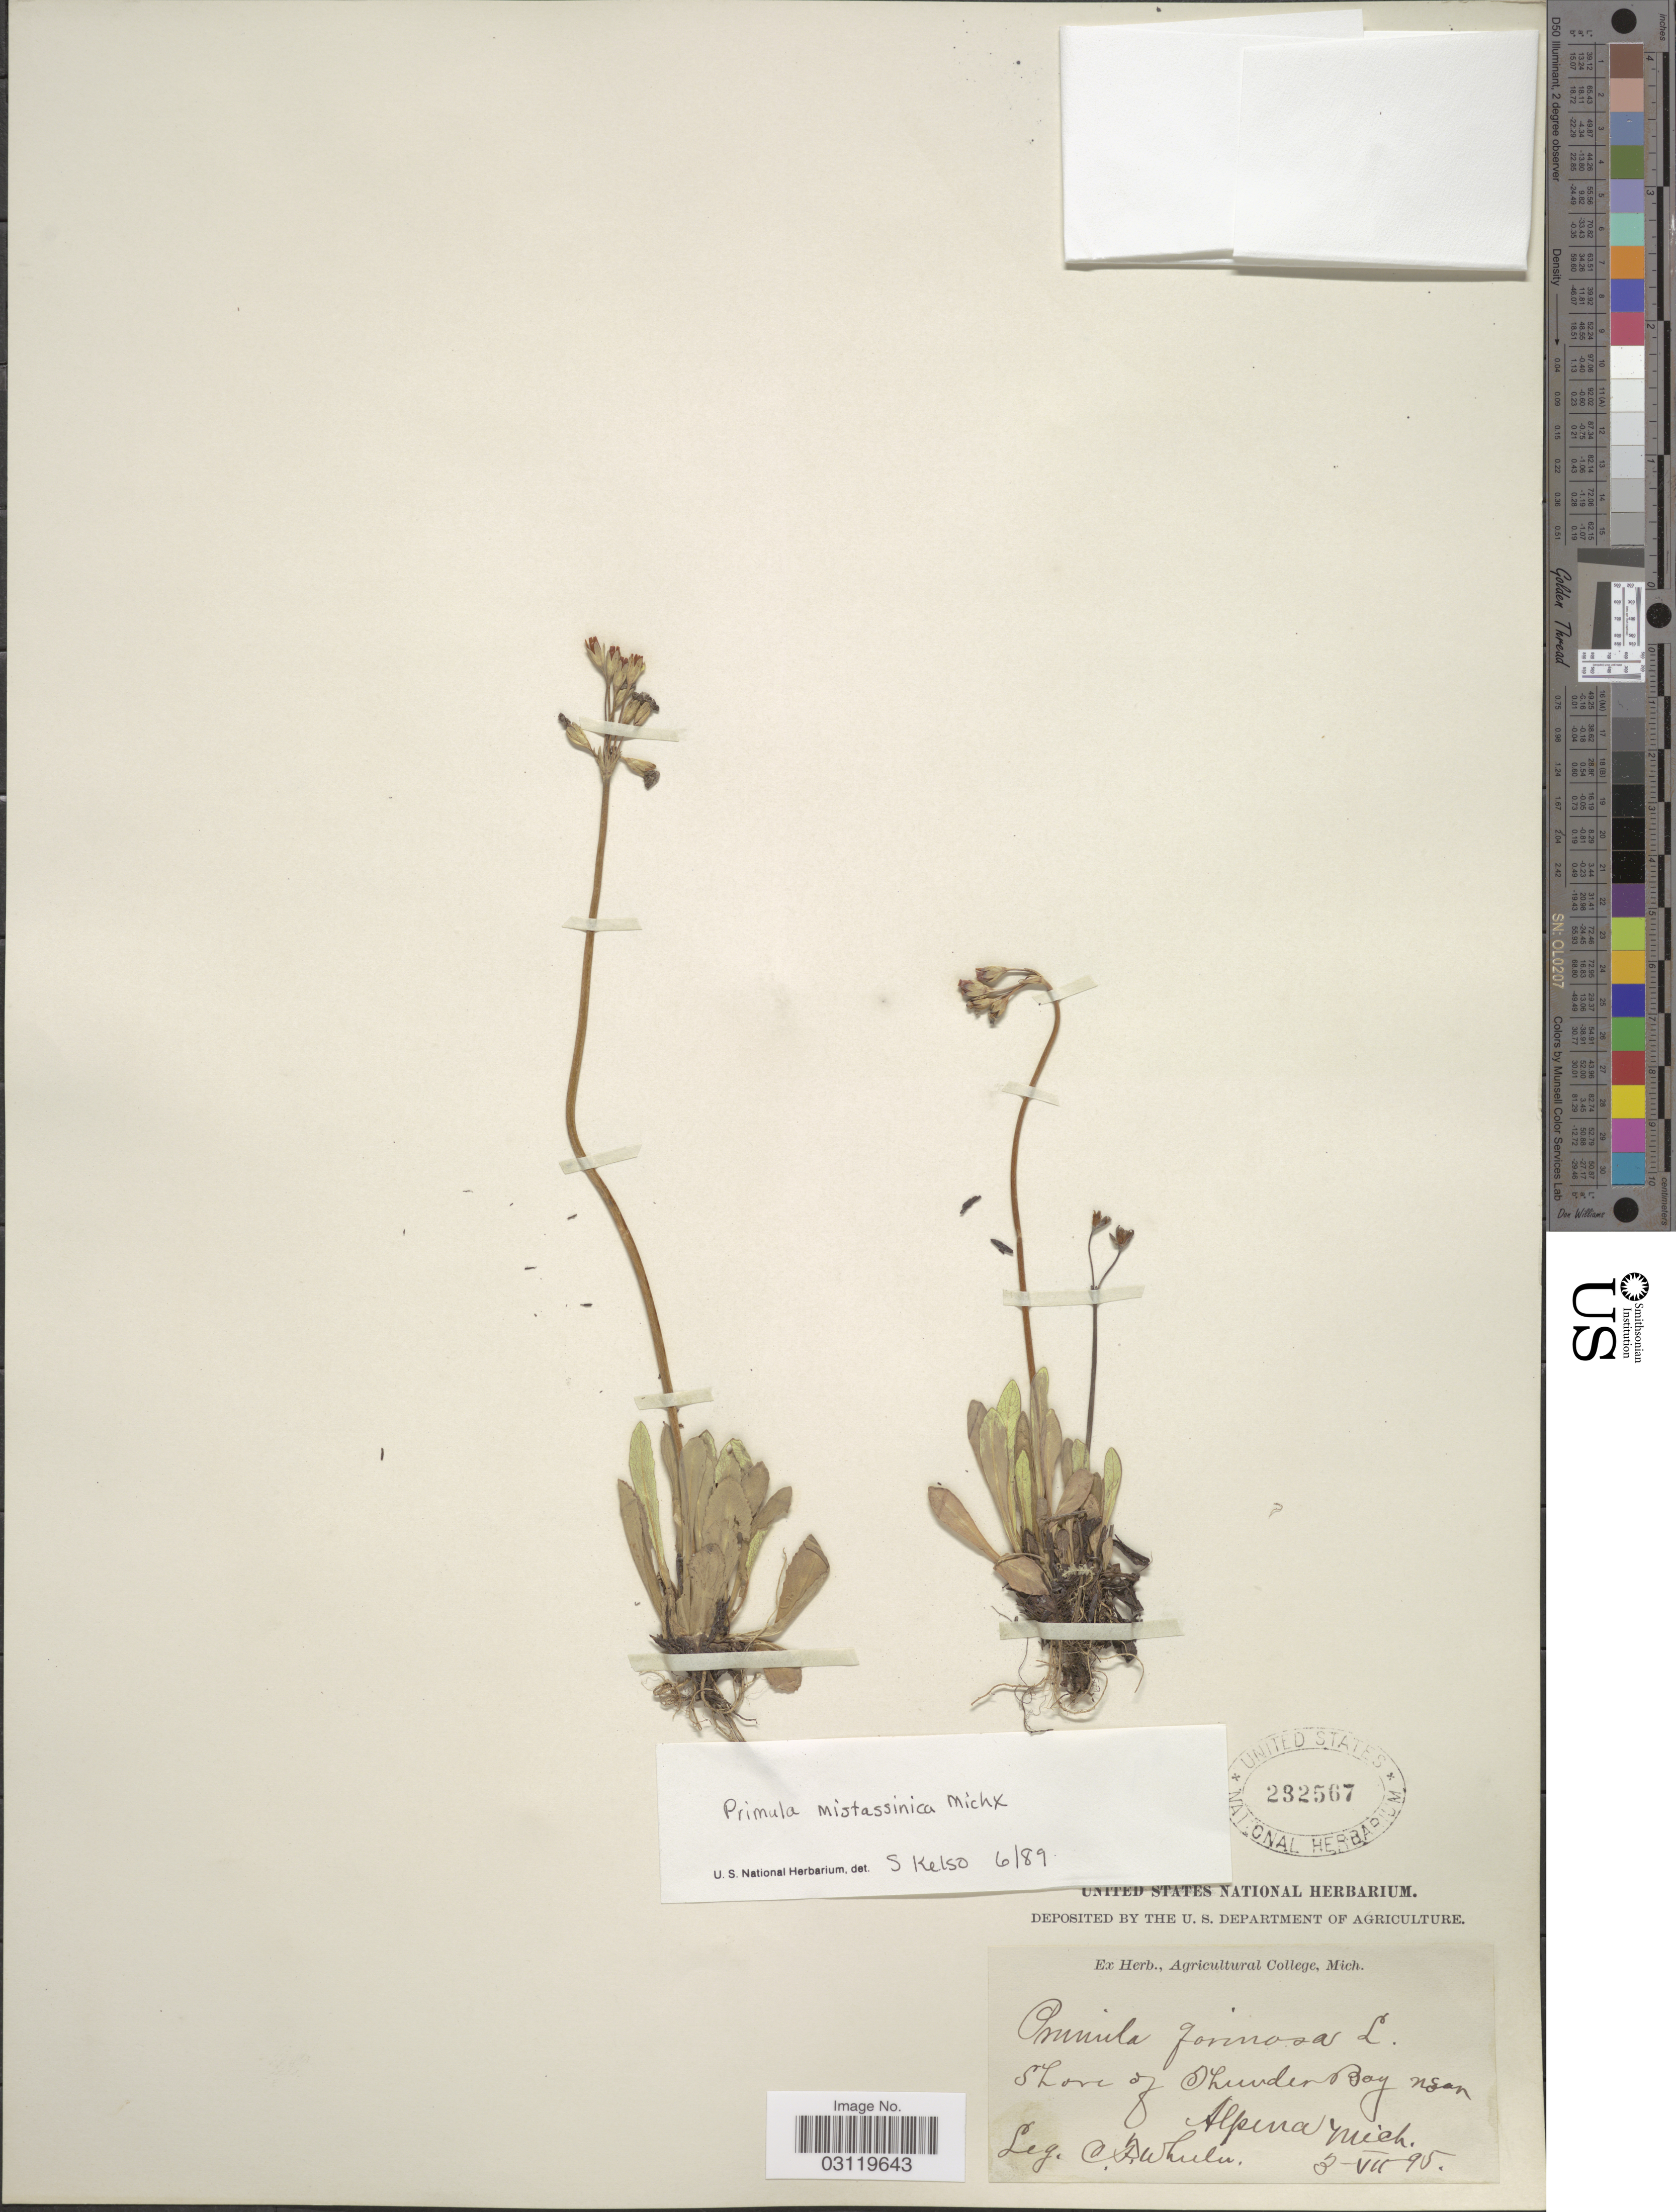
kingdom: Plantae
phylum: Tracheophyta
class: Magnoliopsida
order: Ericales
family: Primulaceae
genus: Primula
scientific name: Primula mistassinica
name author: Michx.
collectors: C. Wheeler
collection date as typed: Transcribed d/m/y: 3/7/95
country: United States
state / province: Michigan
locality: Shore of Thunder Bay near Alpina.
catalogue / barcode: US 232567